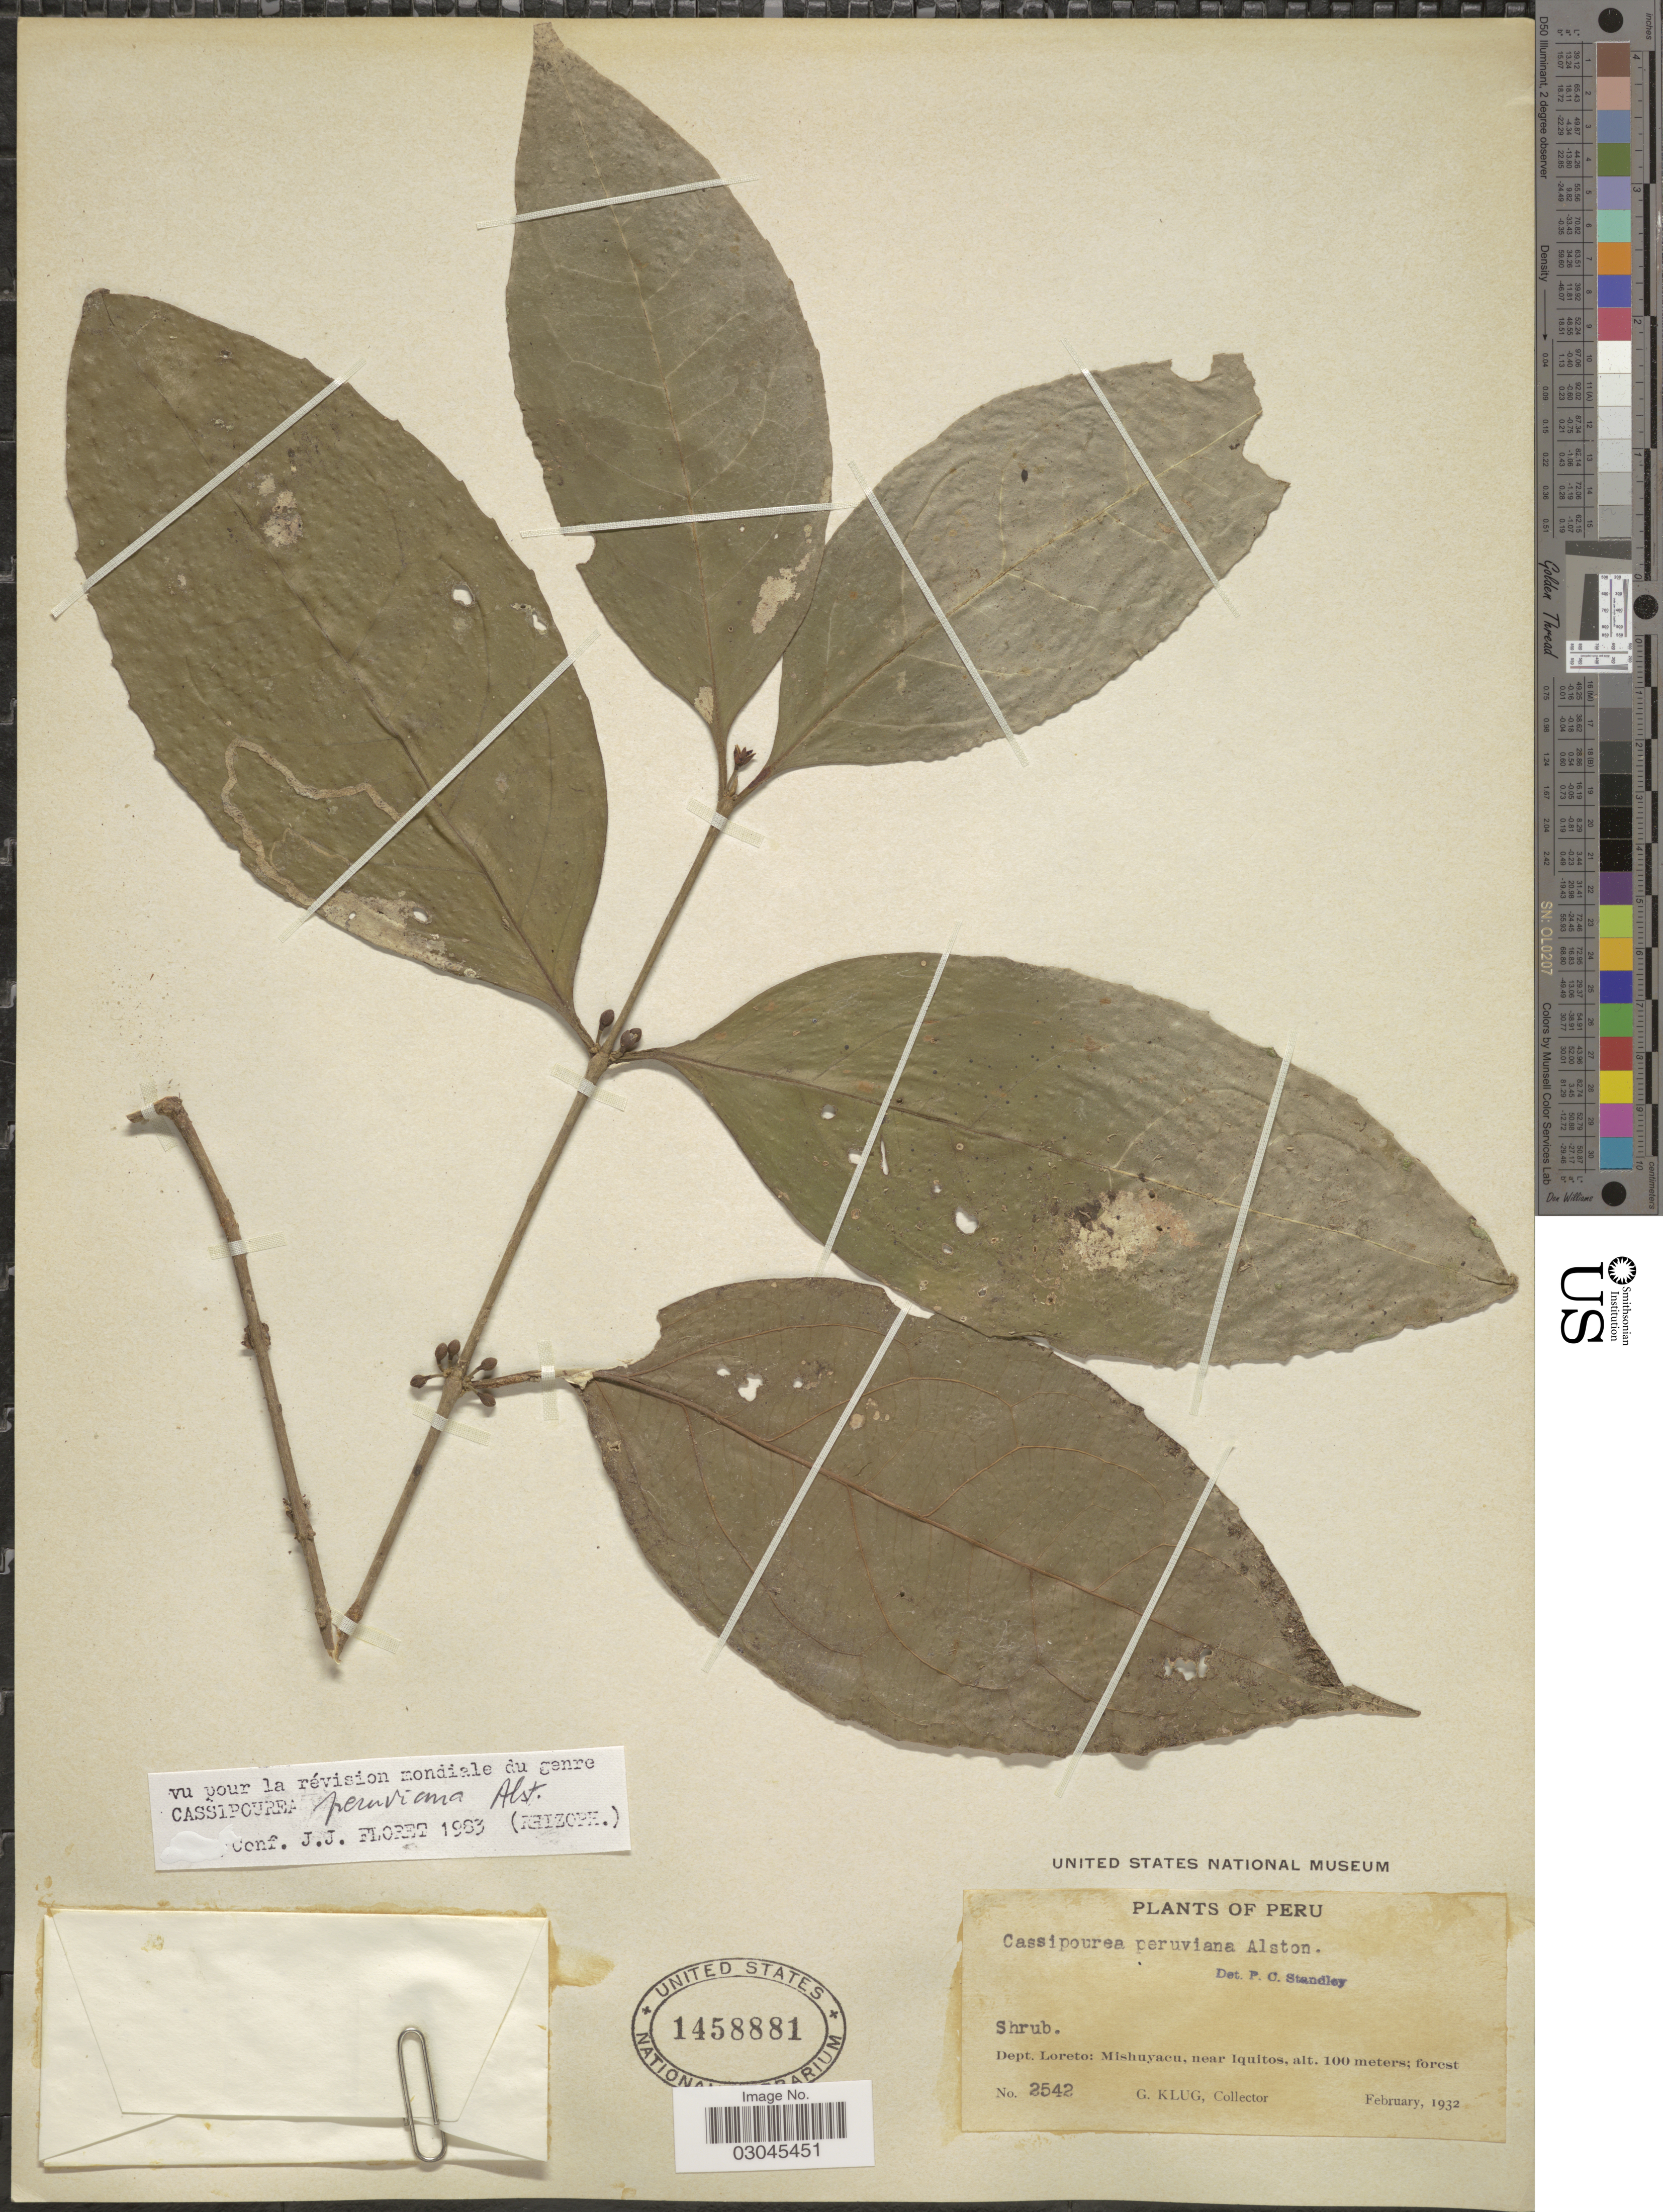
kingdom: Plantae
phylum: Tracheophyta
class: Magnoliopsida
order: Malpighiales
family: Rhizophoraceae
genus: Cassipourea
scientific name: Cassipourea peruviana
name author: Alston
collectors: G. Klug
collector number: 2542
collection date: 1932-02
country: Peru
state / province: Loreto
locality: Dept. Loreto: Mishuyacu, near Iquitos.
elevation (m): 100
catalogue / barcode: US 1458881